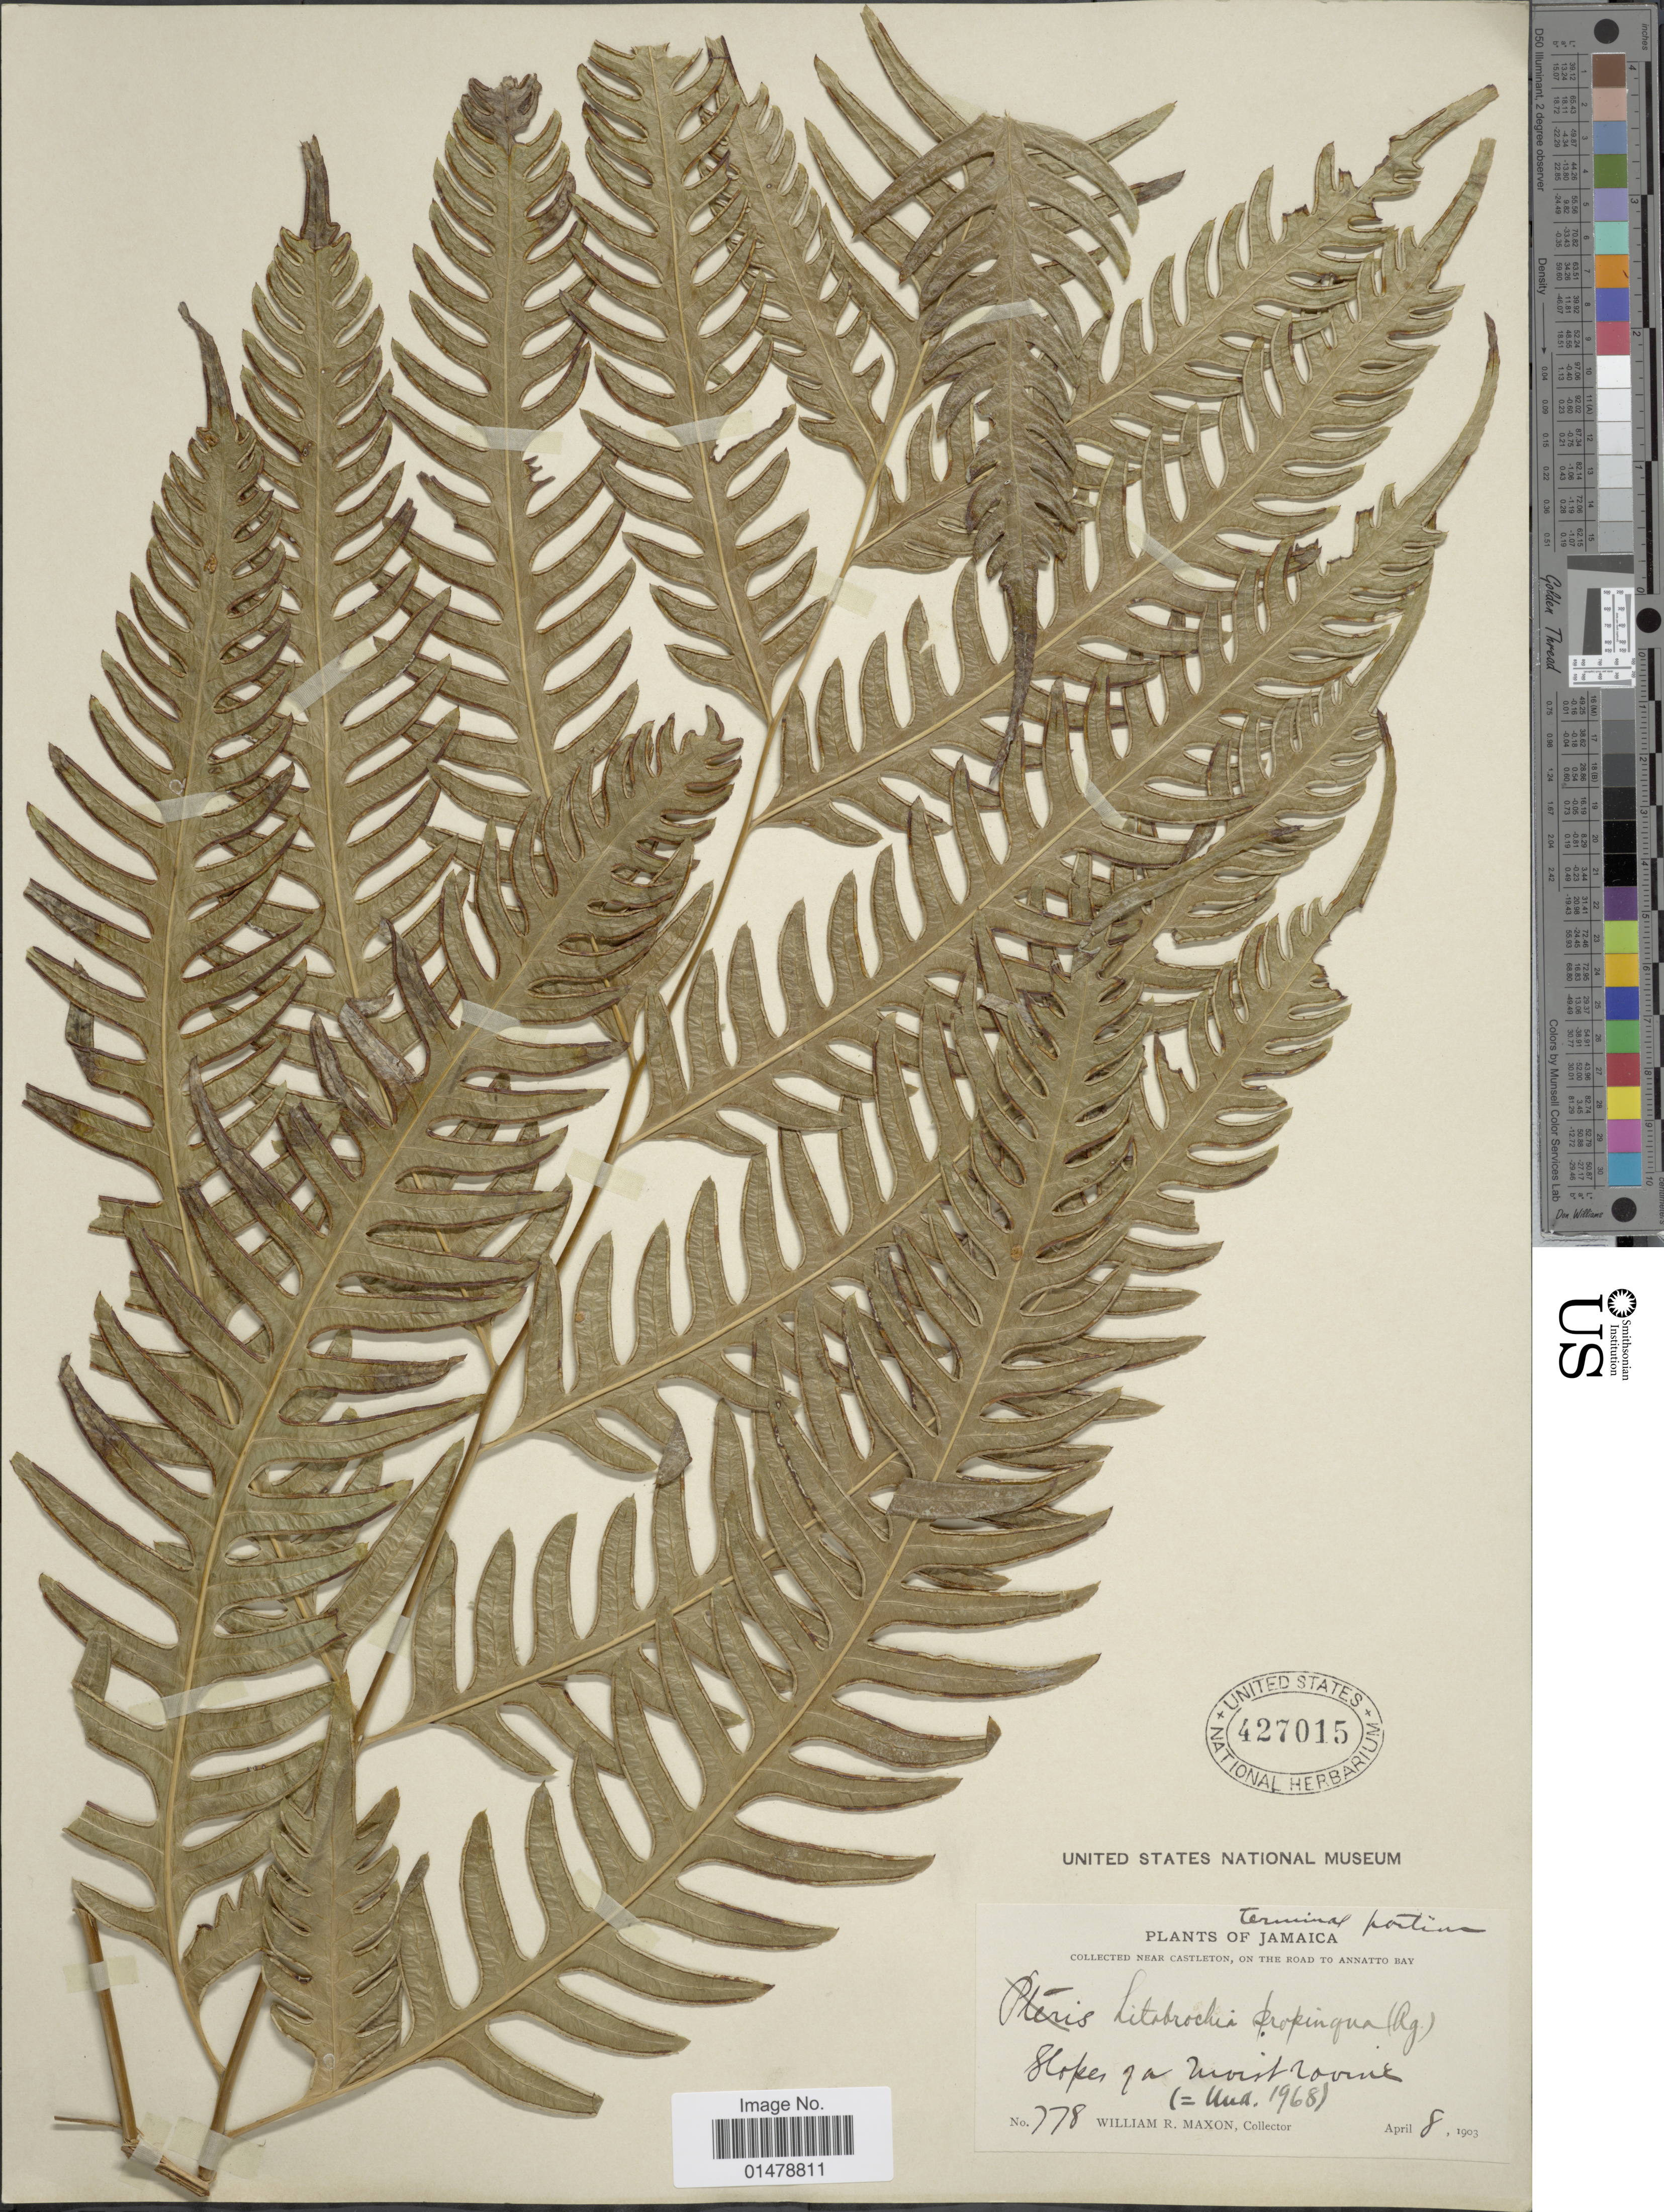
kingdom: Plantae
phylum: Tracheophyta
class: Polypodiopsida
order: Polypodiales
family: Pteridaceae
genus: Pteris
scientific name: Pteris propinqua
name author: J. Agardh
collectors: W. R. Maxon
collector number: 778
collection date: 1903-04-08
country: Jamaica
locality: Near Castleton, on the road to Annatto Bay. Slopes of a moist ravine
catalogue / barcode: US 427015